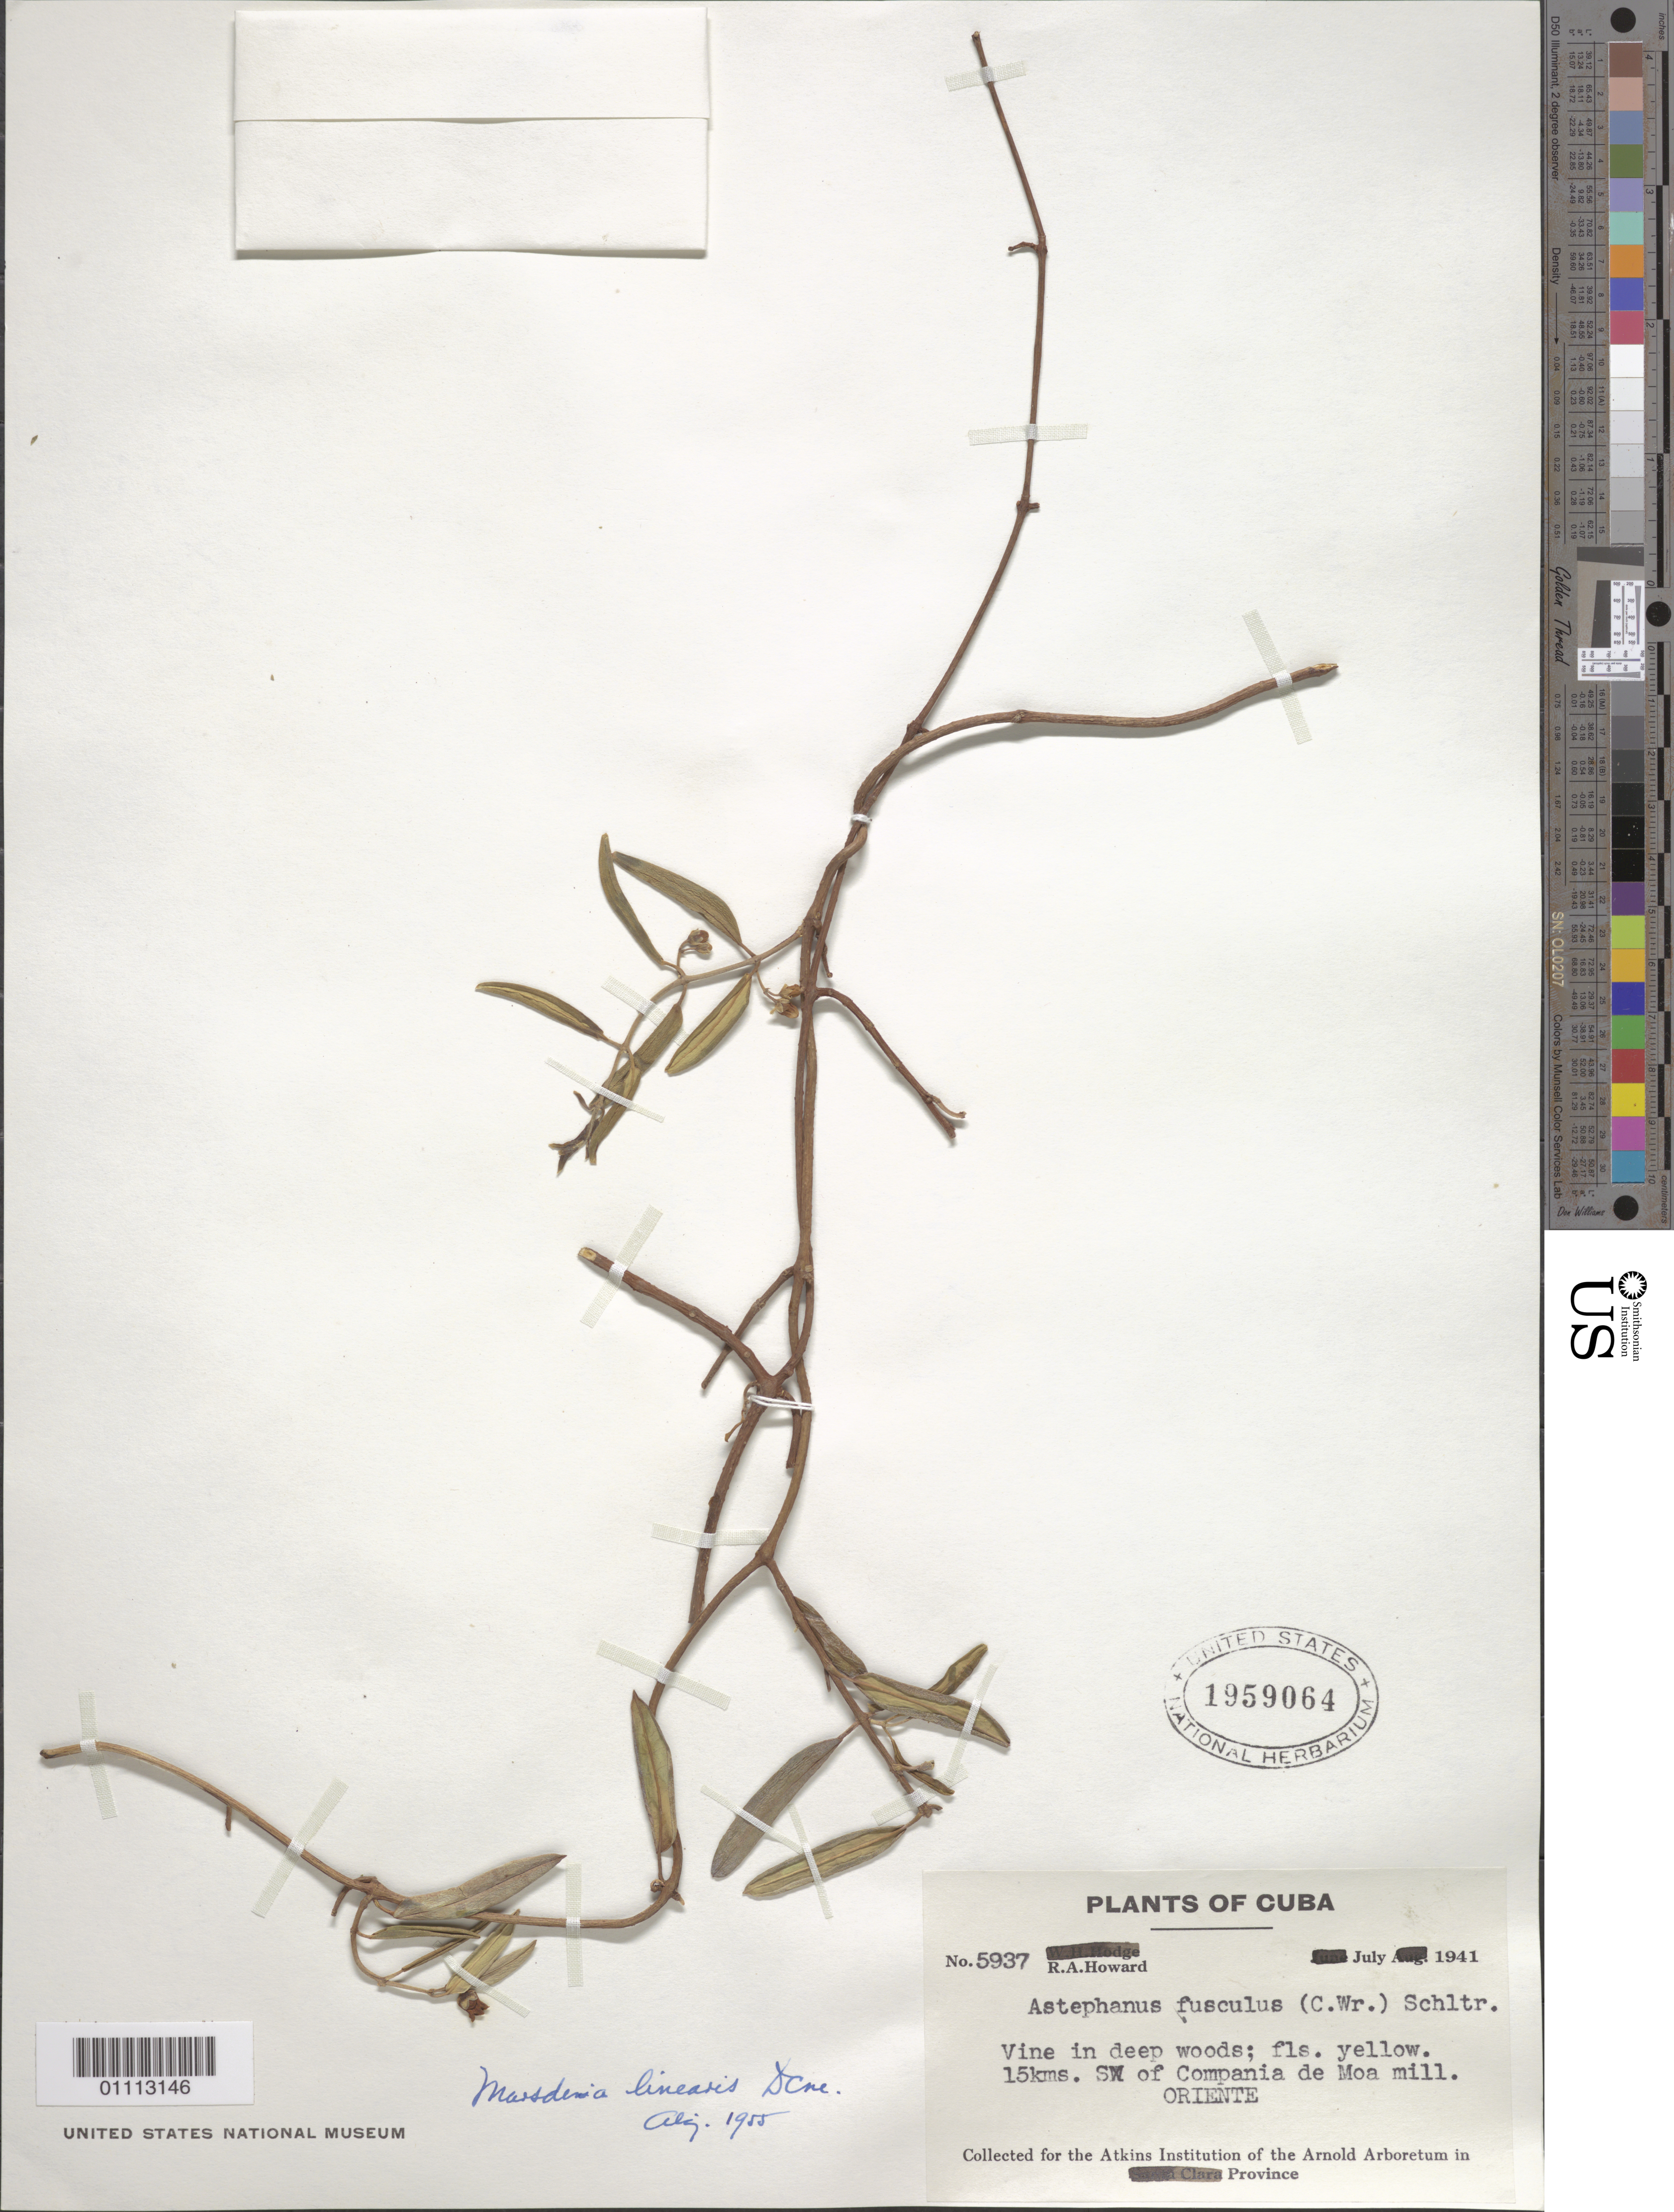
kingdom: Plantae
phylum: Tracheophyta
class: Magnoliopsida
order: Gentianales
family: Apocynaceae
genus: Marsdenia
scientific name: Marsdenia linearis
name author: Decne.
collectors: R. A. Howard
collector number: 5937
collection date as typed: Jul 1941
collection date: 1941-07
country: Cuba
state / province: Holguín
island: Cuba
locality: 15kms SW of Compania de Moa mill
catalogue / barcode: US 1959064